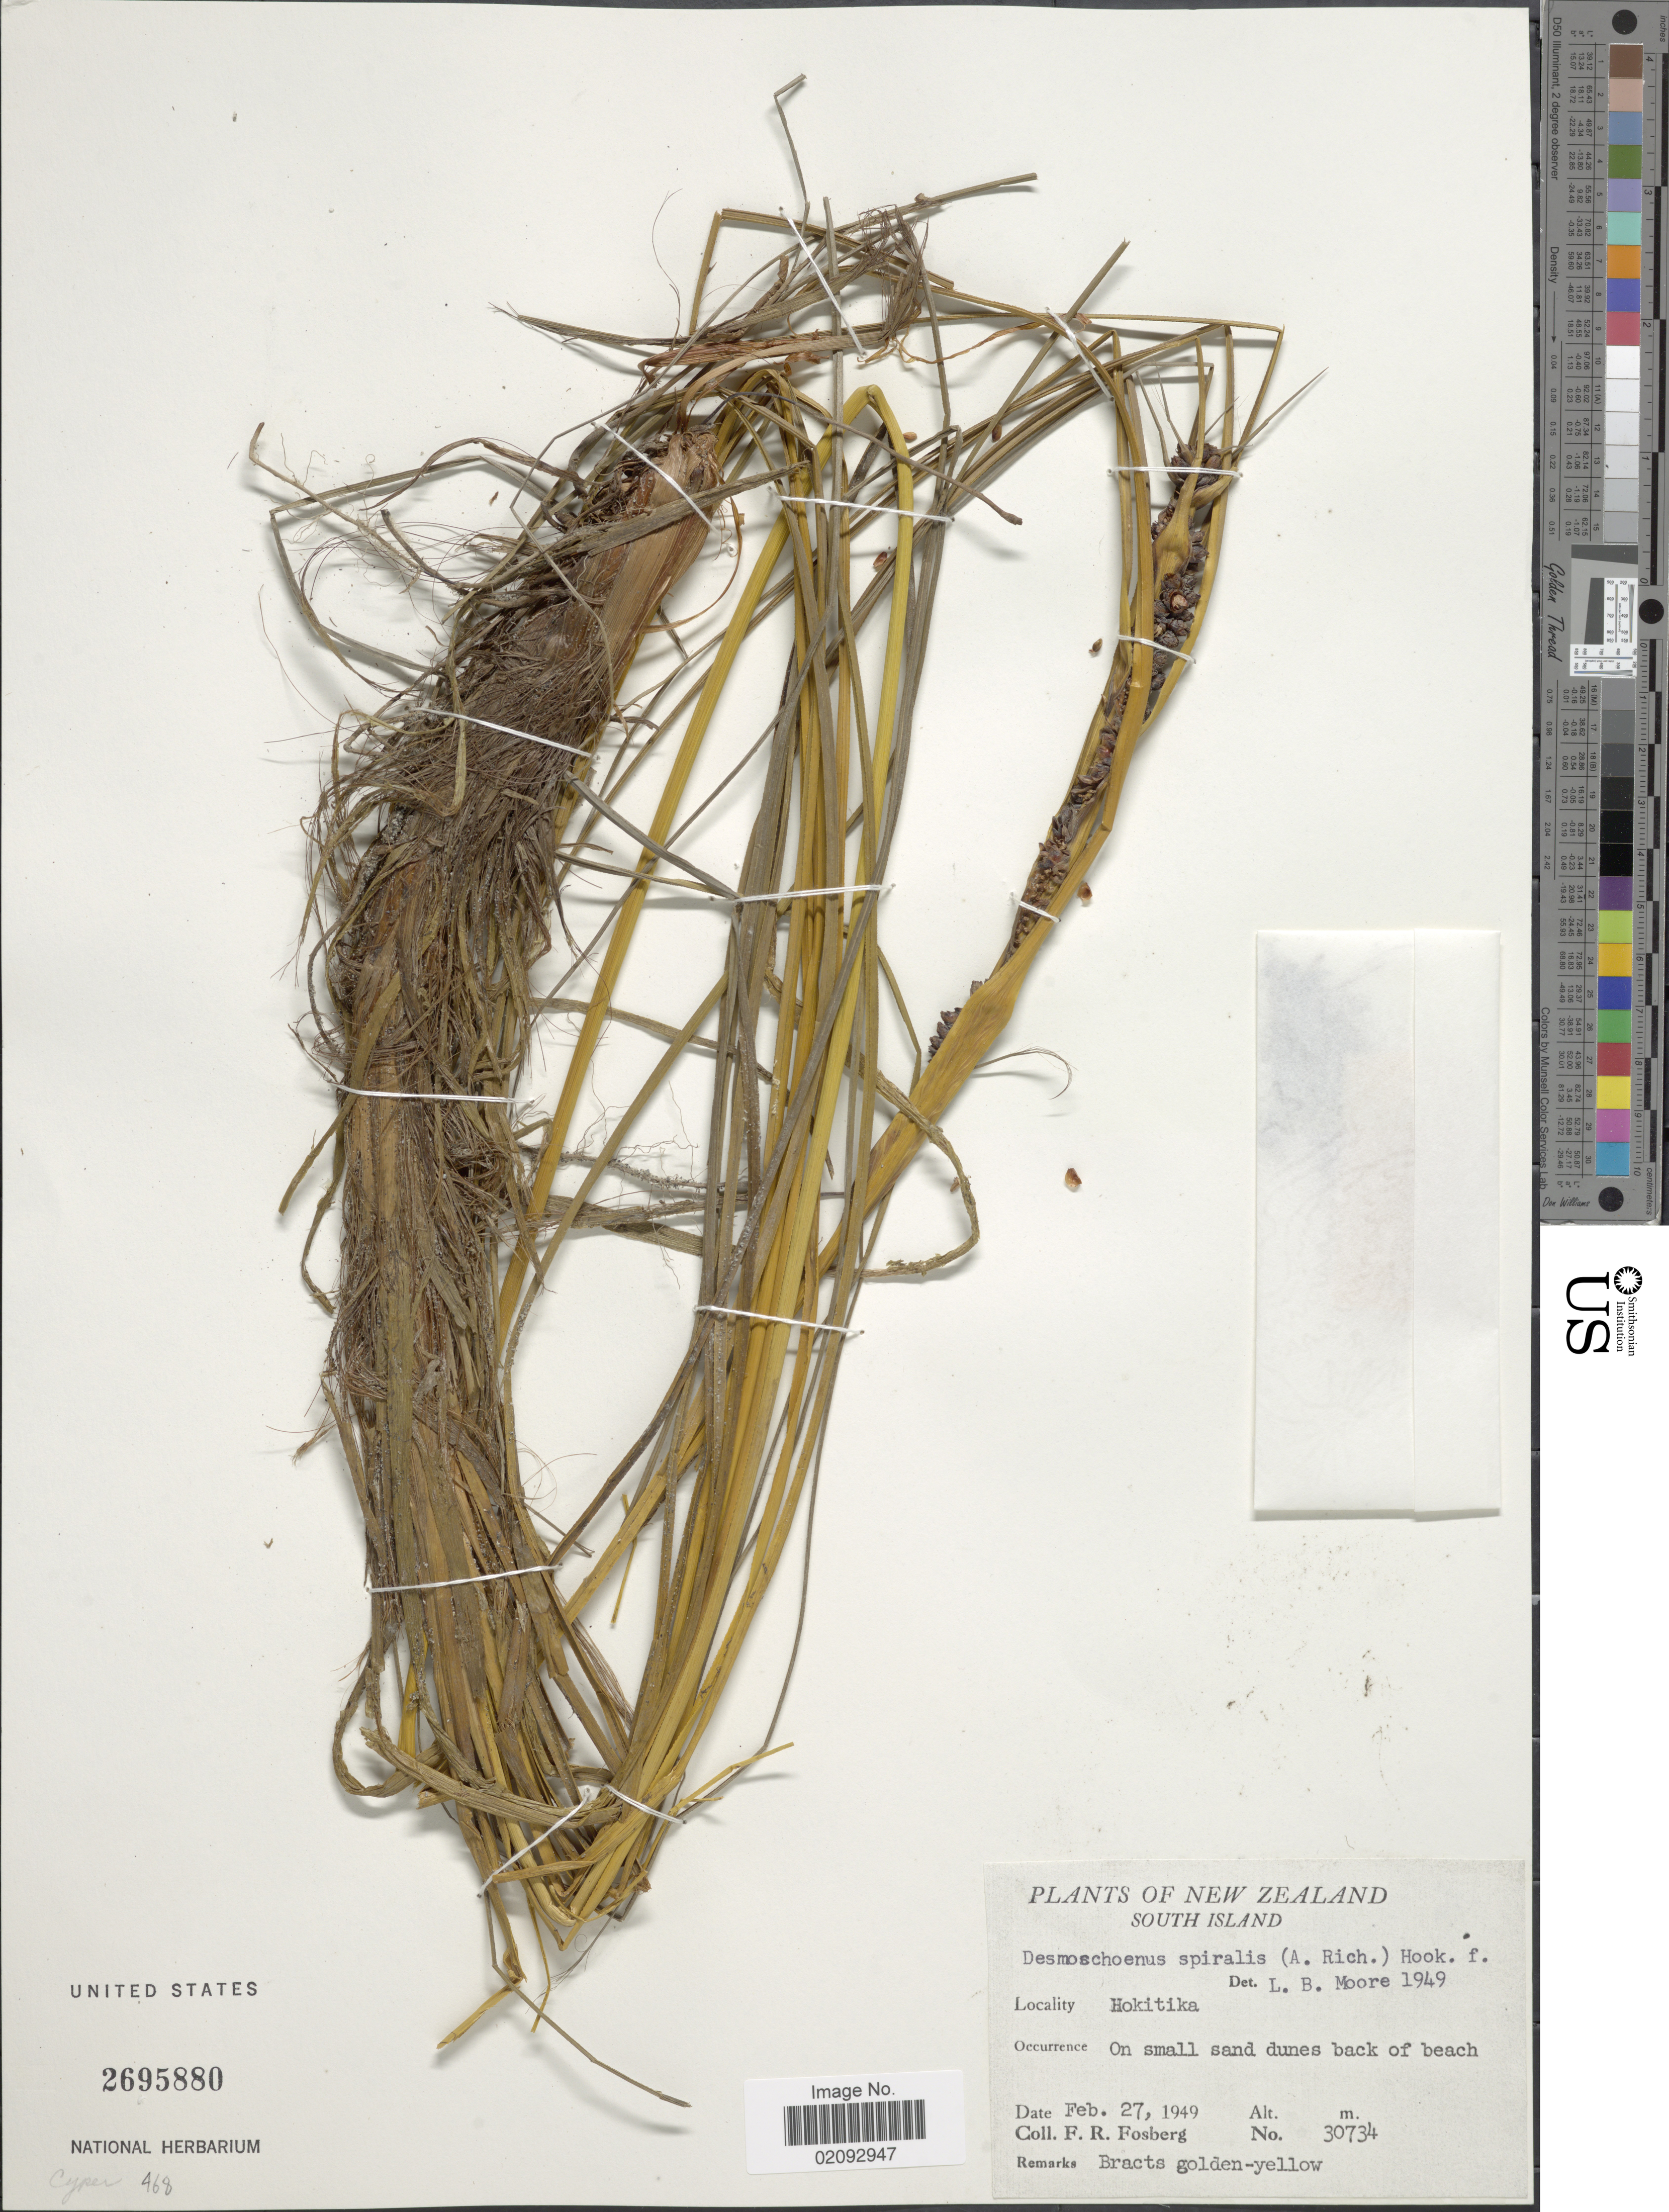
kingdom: Plantae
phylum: Tracheophyta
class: Liliopsida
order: Poales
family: Cyperaceae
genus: Ficinia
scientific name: Ficinia spiralis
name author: (A. Rich.) Muasya & de Lange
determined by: Strong, Mark T., (BOT), Smithsonian Institution - National Museum of Natural History (UNITED STATES)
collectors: F. R. Fosberg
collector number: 30734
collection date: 1949-02-27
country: New Zealand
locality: South Island, Hokitika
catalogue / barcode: US 2695880